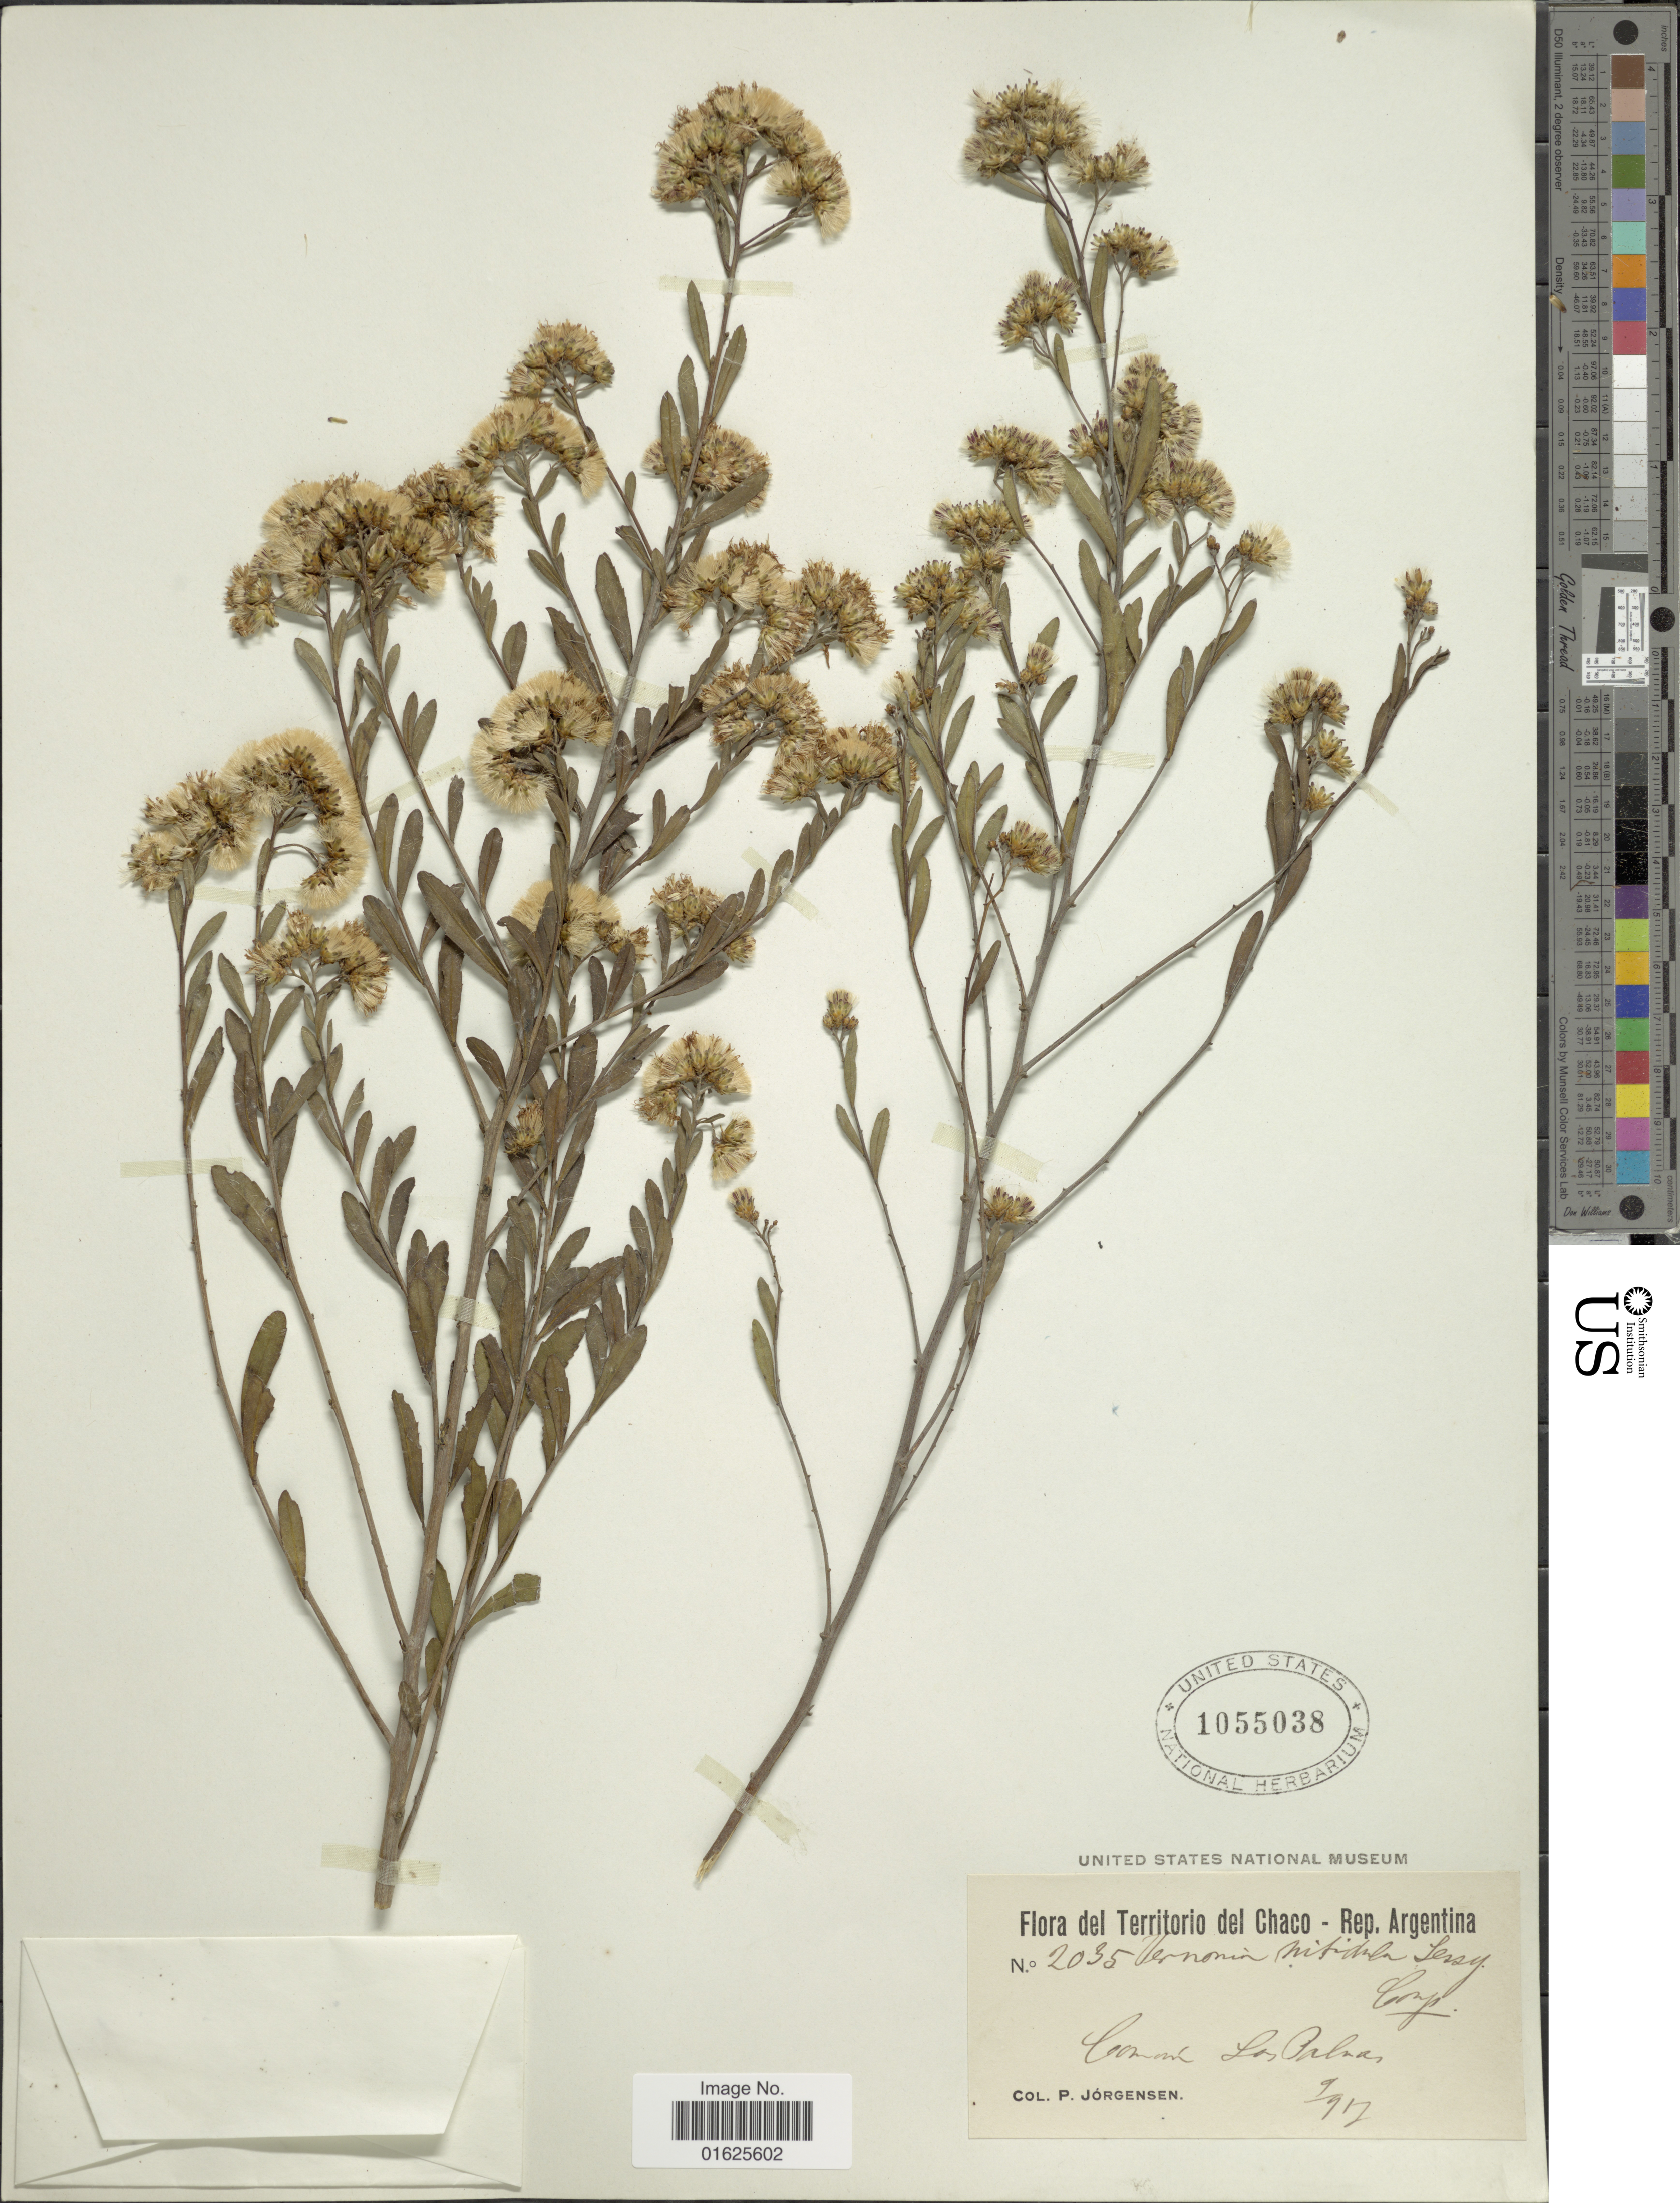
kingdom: Plantae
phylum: Tracheophyta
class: Magnoliopsida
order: Asterales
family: Asteraceae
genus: Vernonanthura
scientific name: Vernonanthura nitidula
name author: (Less.) H. Rob.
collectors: P. Jörgensen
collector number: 2035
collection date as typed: Transcribed d/m/y: 9/9/17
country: Argentina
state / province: Chaco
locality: Territorio del Chaco -Rep. Argentina, Commn Los Palmas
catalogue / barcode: US 1055038